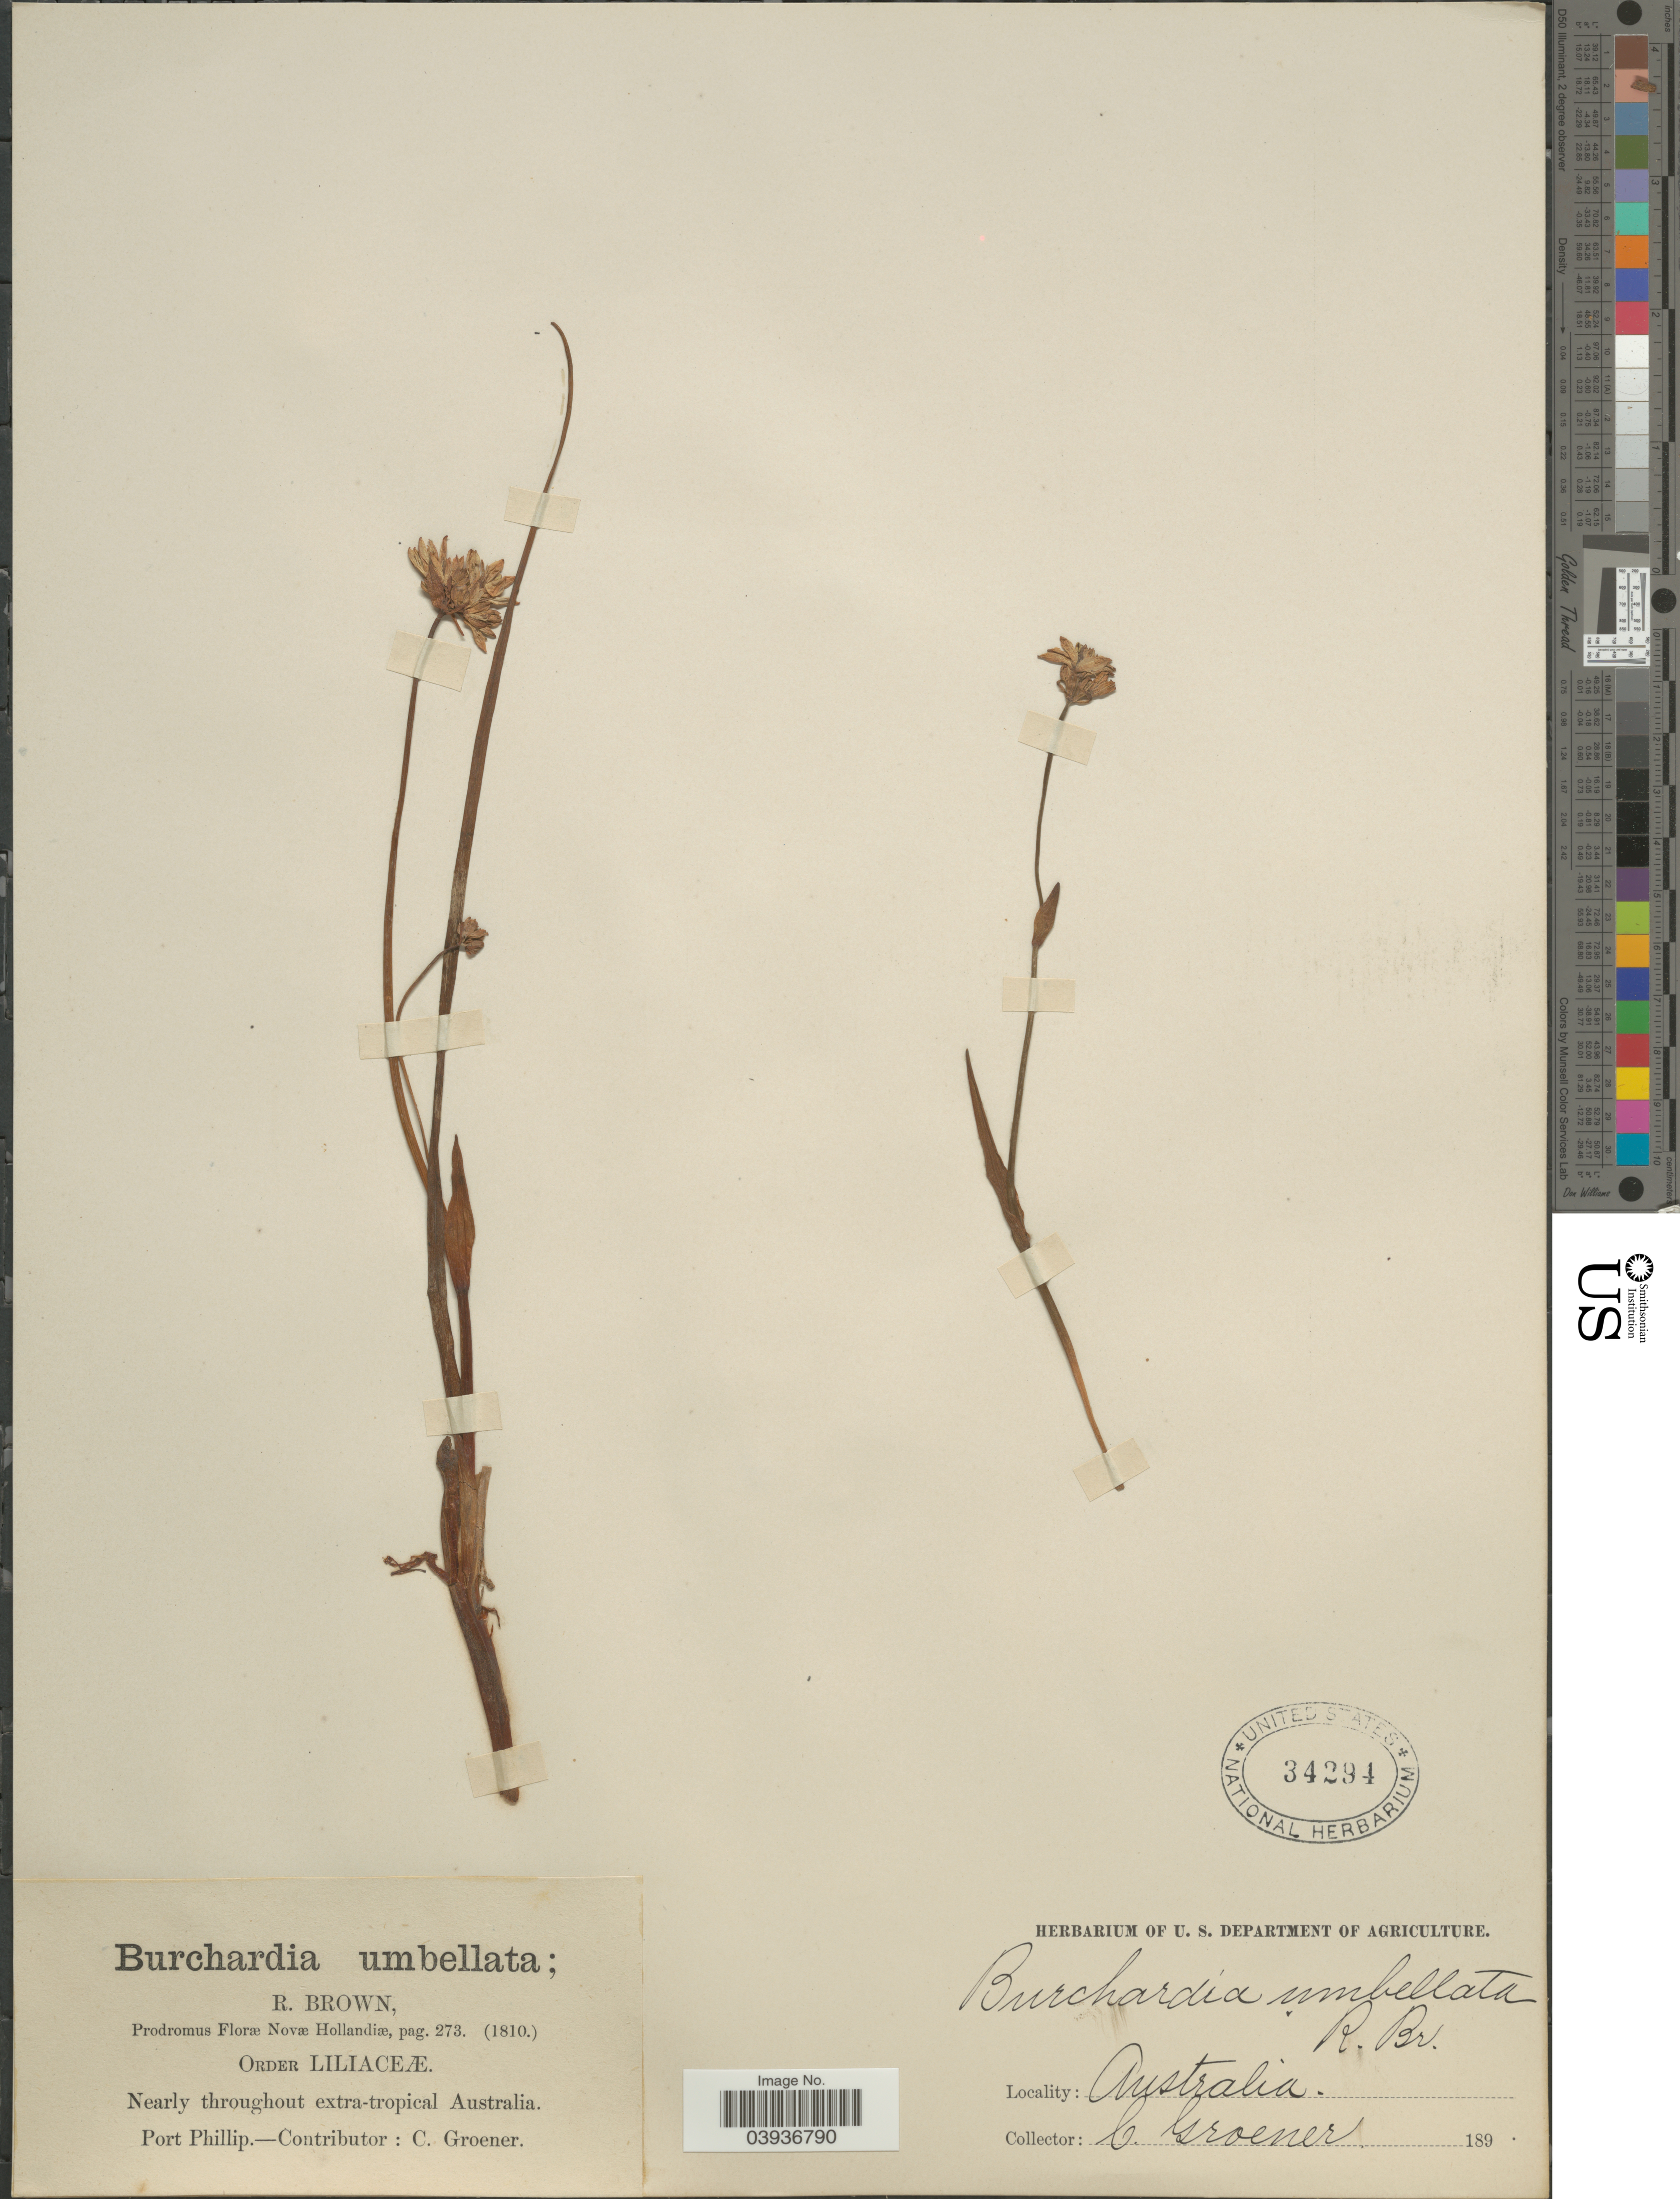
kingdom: Plantae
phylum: Tracheophyta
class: Liliopsida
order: Liliales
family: Colchicaceae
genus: Burchardia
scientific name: Burchardia umbellata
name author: R. Br.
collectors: C. Groener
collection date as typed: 189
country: Australia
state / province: Victoria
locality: Nearly throughout extra-tropical Australia. Port Phillip.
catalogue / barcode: US 34294